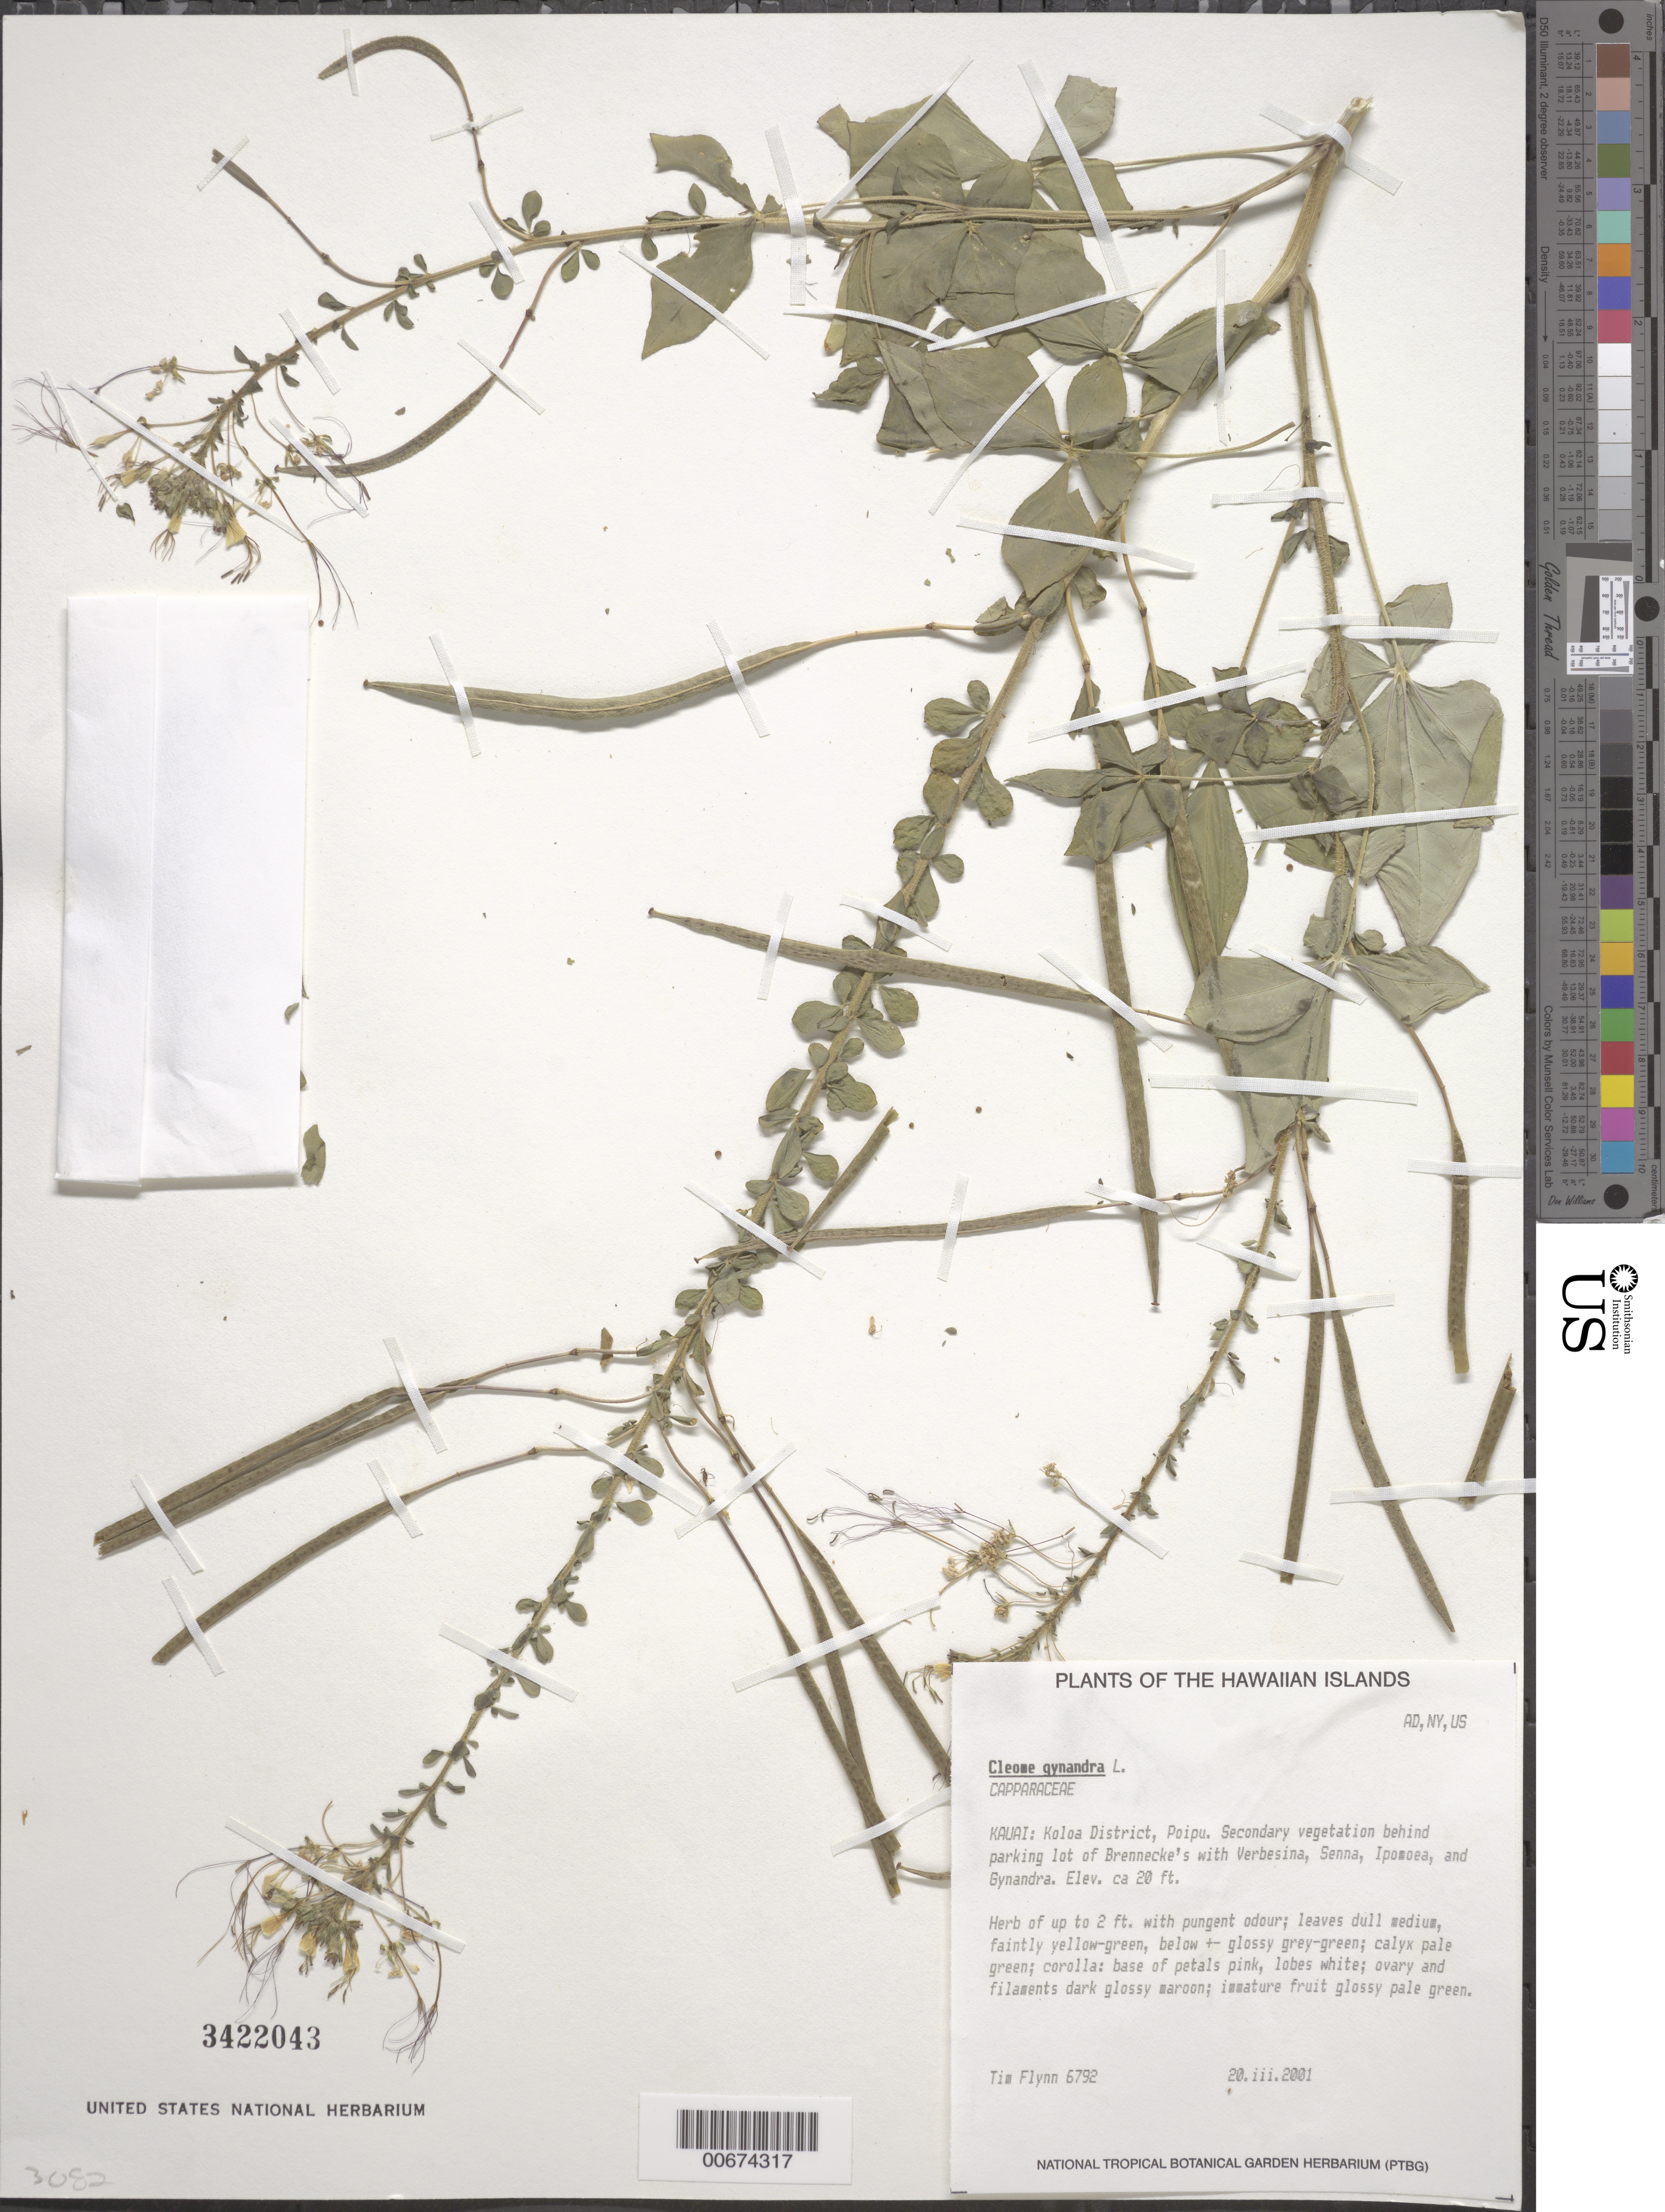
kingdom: Plantae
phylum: Tracheophyta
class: Magnoliopsida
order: Brassicales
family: Cleomaceae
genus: Gynandropsis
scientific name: Gynandropsis gynandra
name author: (L.) Briq.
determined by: Wagner, W. L., (BOT), Smithsonian Institution - National Museum of Natural History (UNITED STATES)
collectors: T. W. Flynn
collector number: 6792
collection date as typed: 20 Mar 2001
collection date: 2001-03-20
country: United States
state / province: Hawaii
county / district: Kauai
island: Kaua'i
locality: Poipu, behind parking lot of Brennecke's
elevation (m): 6.1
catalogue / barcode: US 3422043